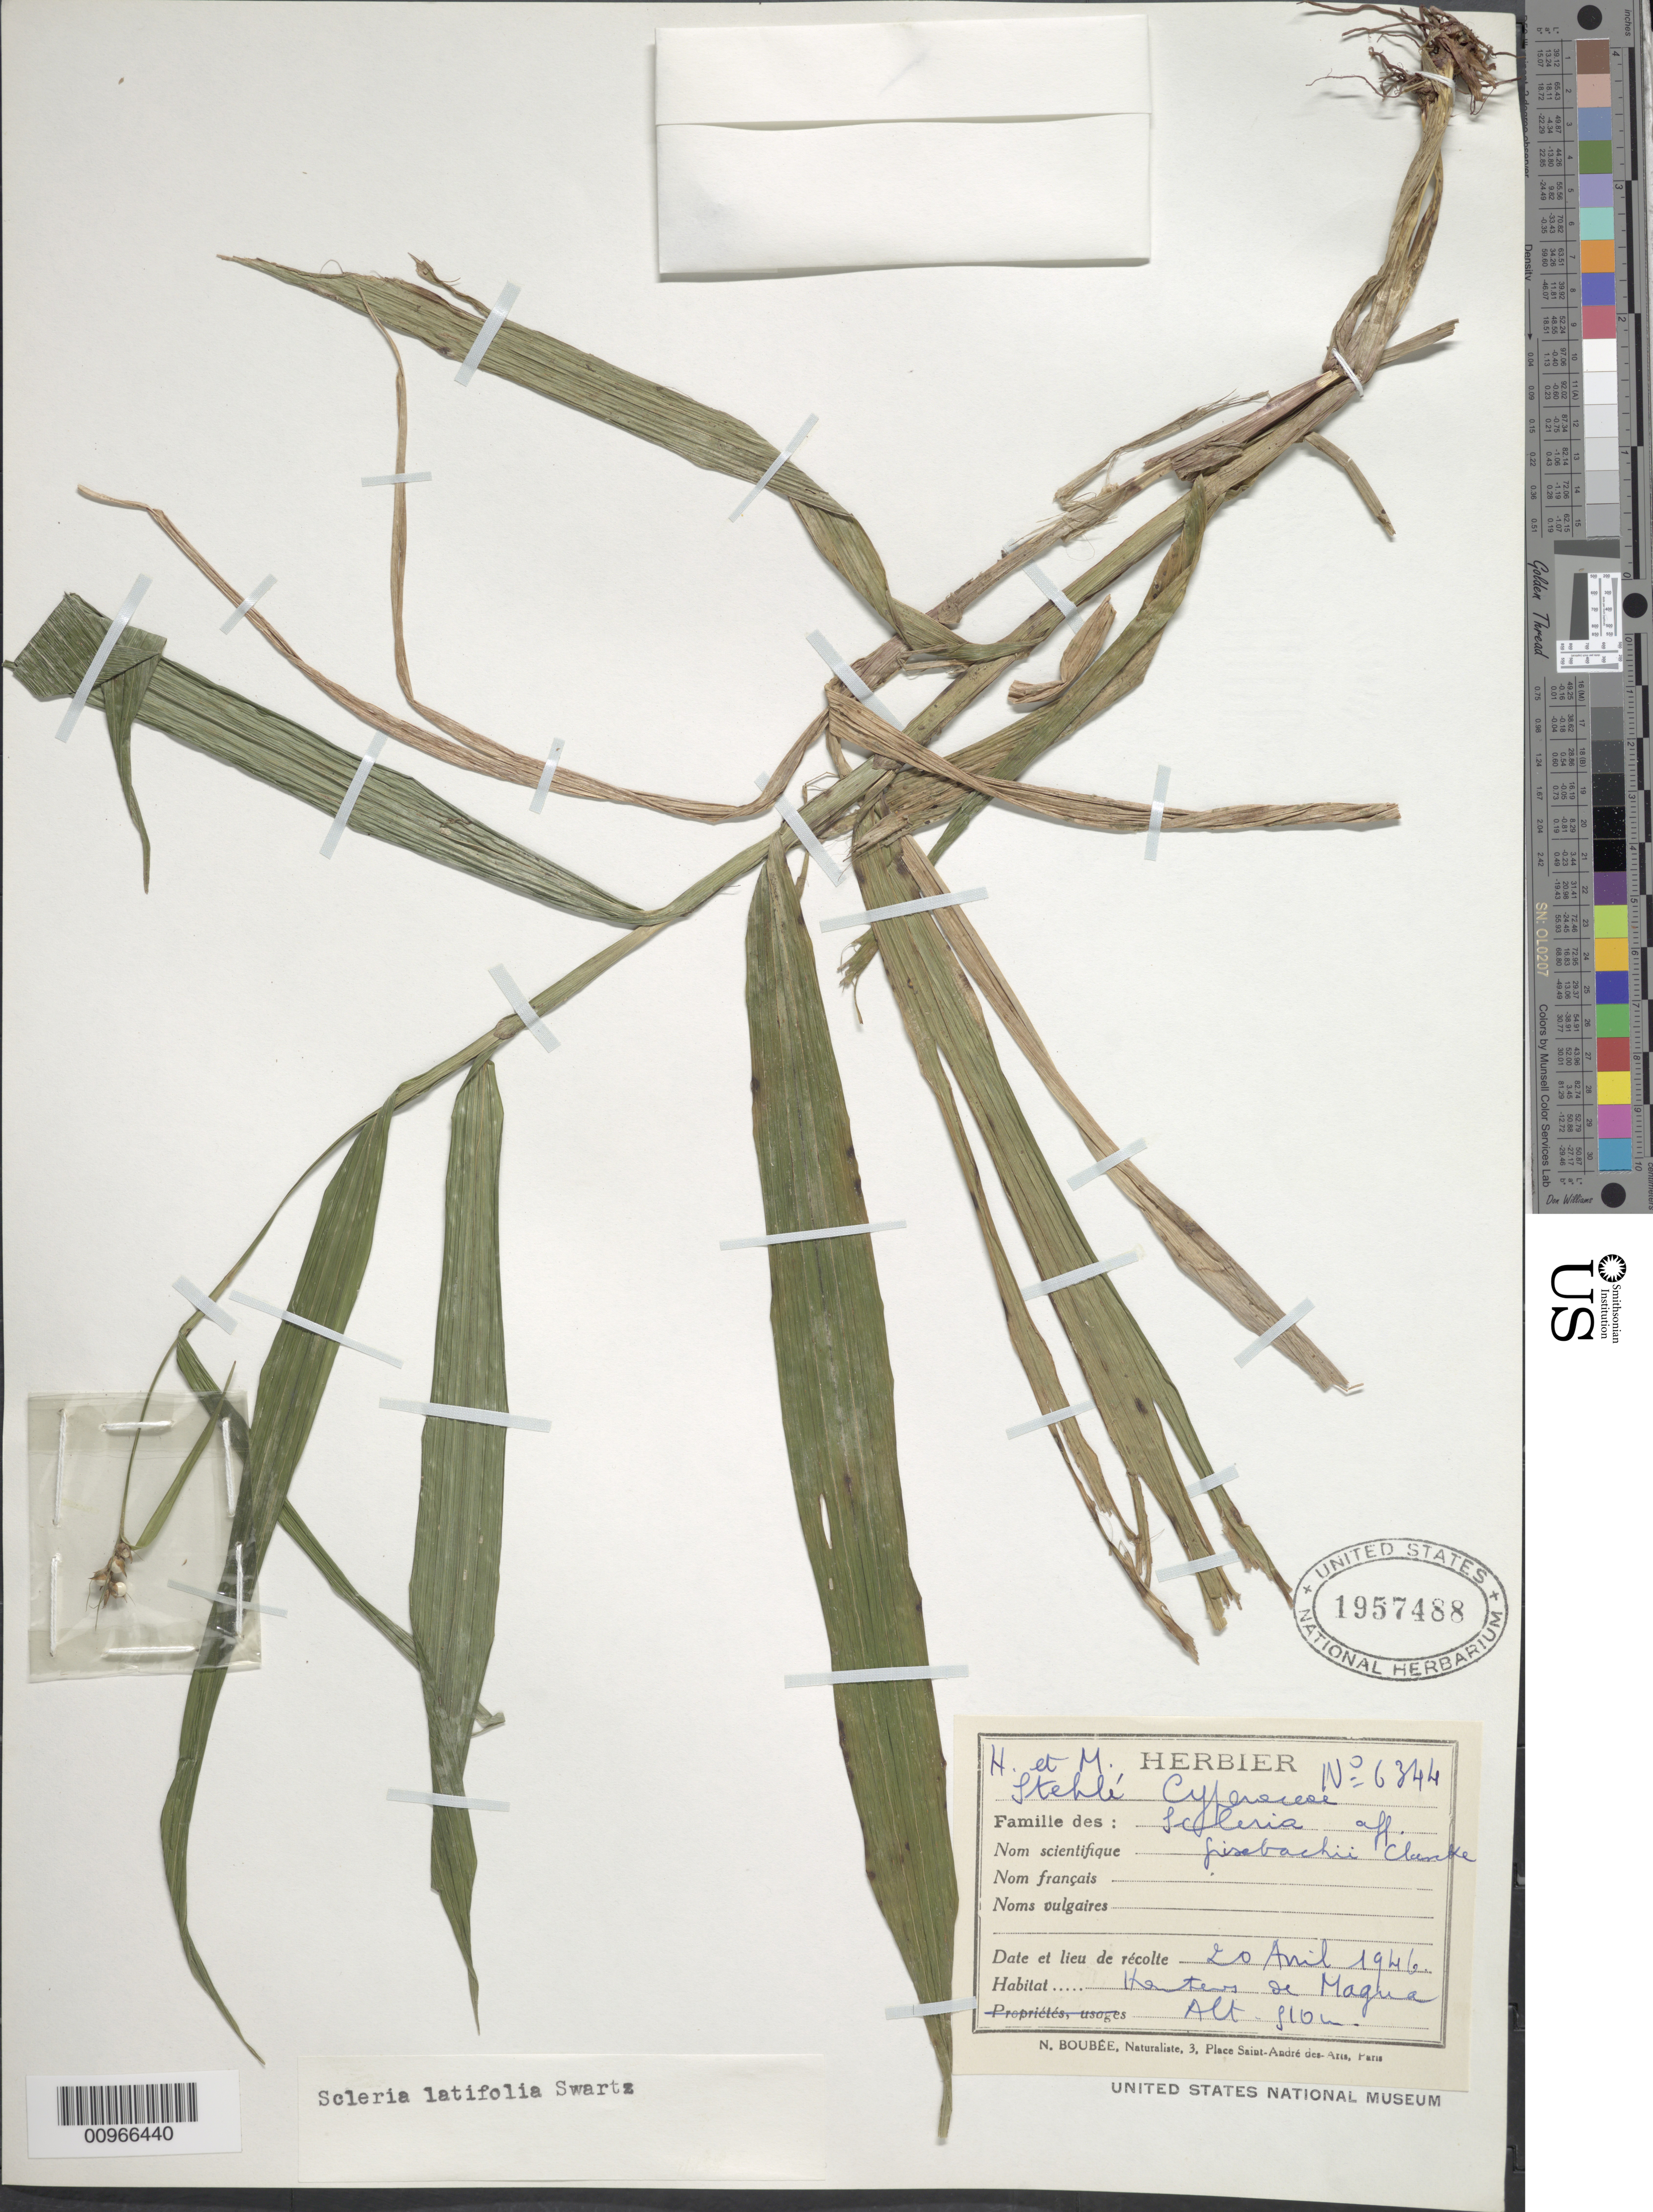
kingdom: Plantae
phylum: Tracheophyta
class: Liliopsida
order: Poales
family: Cyperaceae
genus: Scleria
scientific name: Scleria latifolia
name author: Sw.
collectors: H. Stehlé & M. Stehlé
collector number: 6344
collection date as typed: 20 Apr 1946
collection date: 1946-04-20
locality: Hautes de Magua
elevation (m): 510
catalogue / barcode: US 1957488